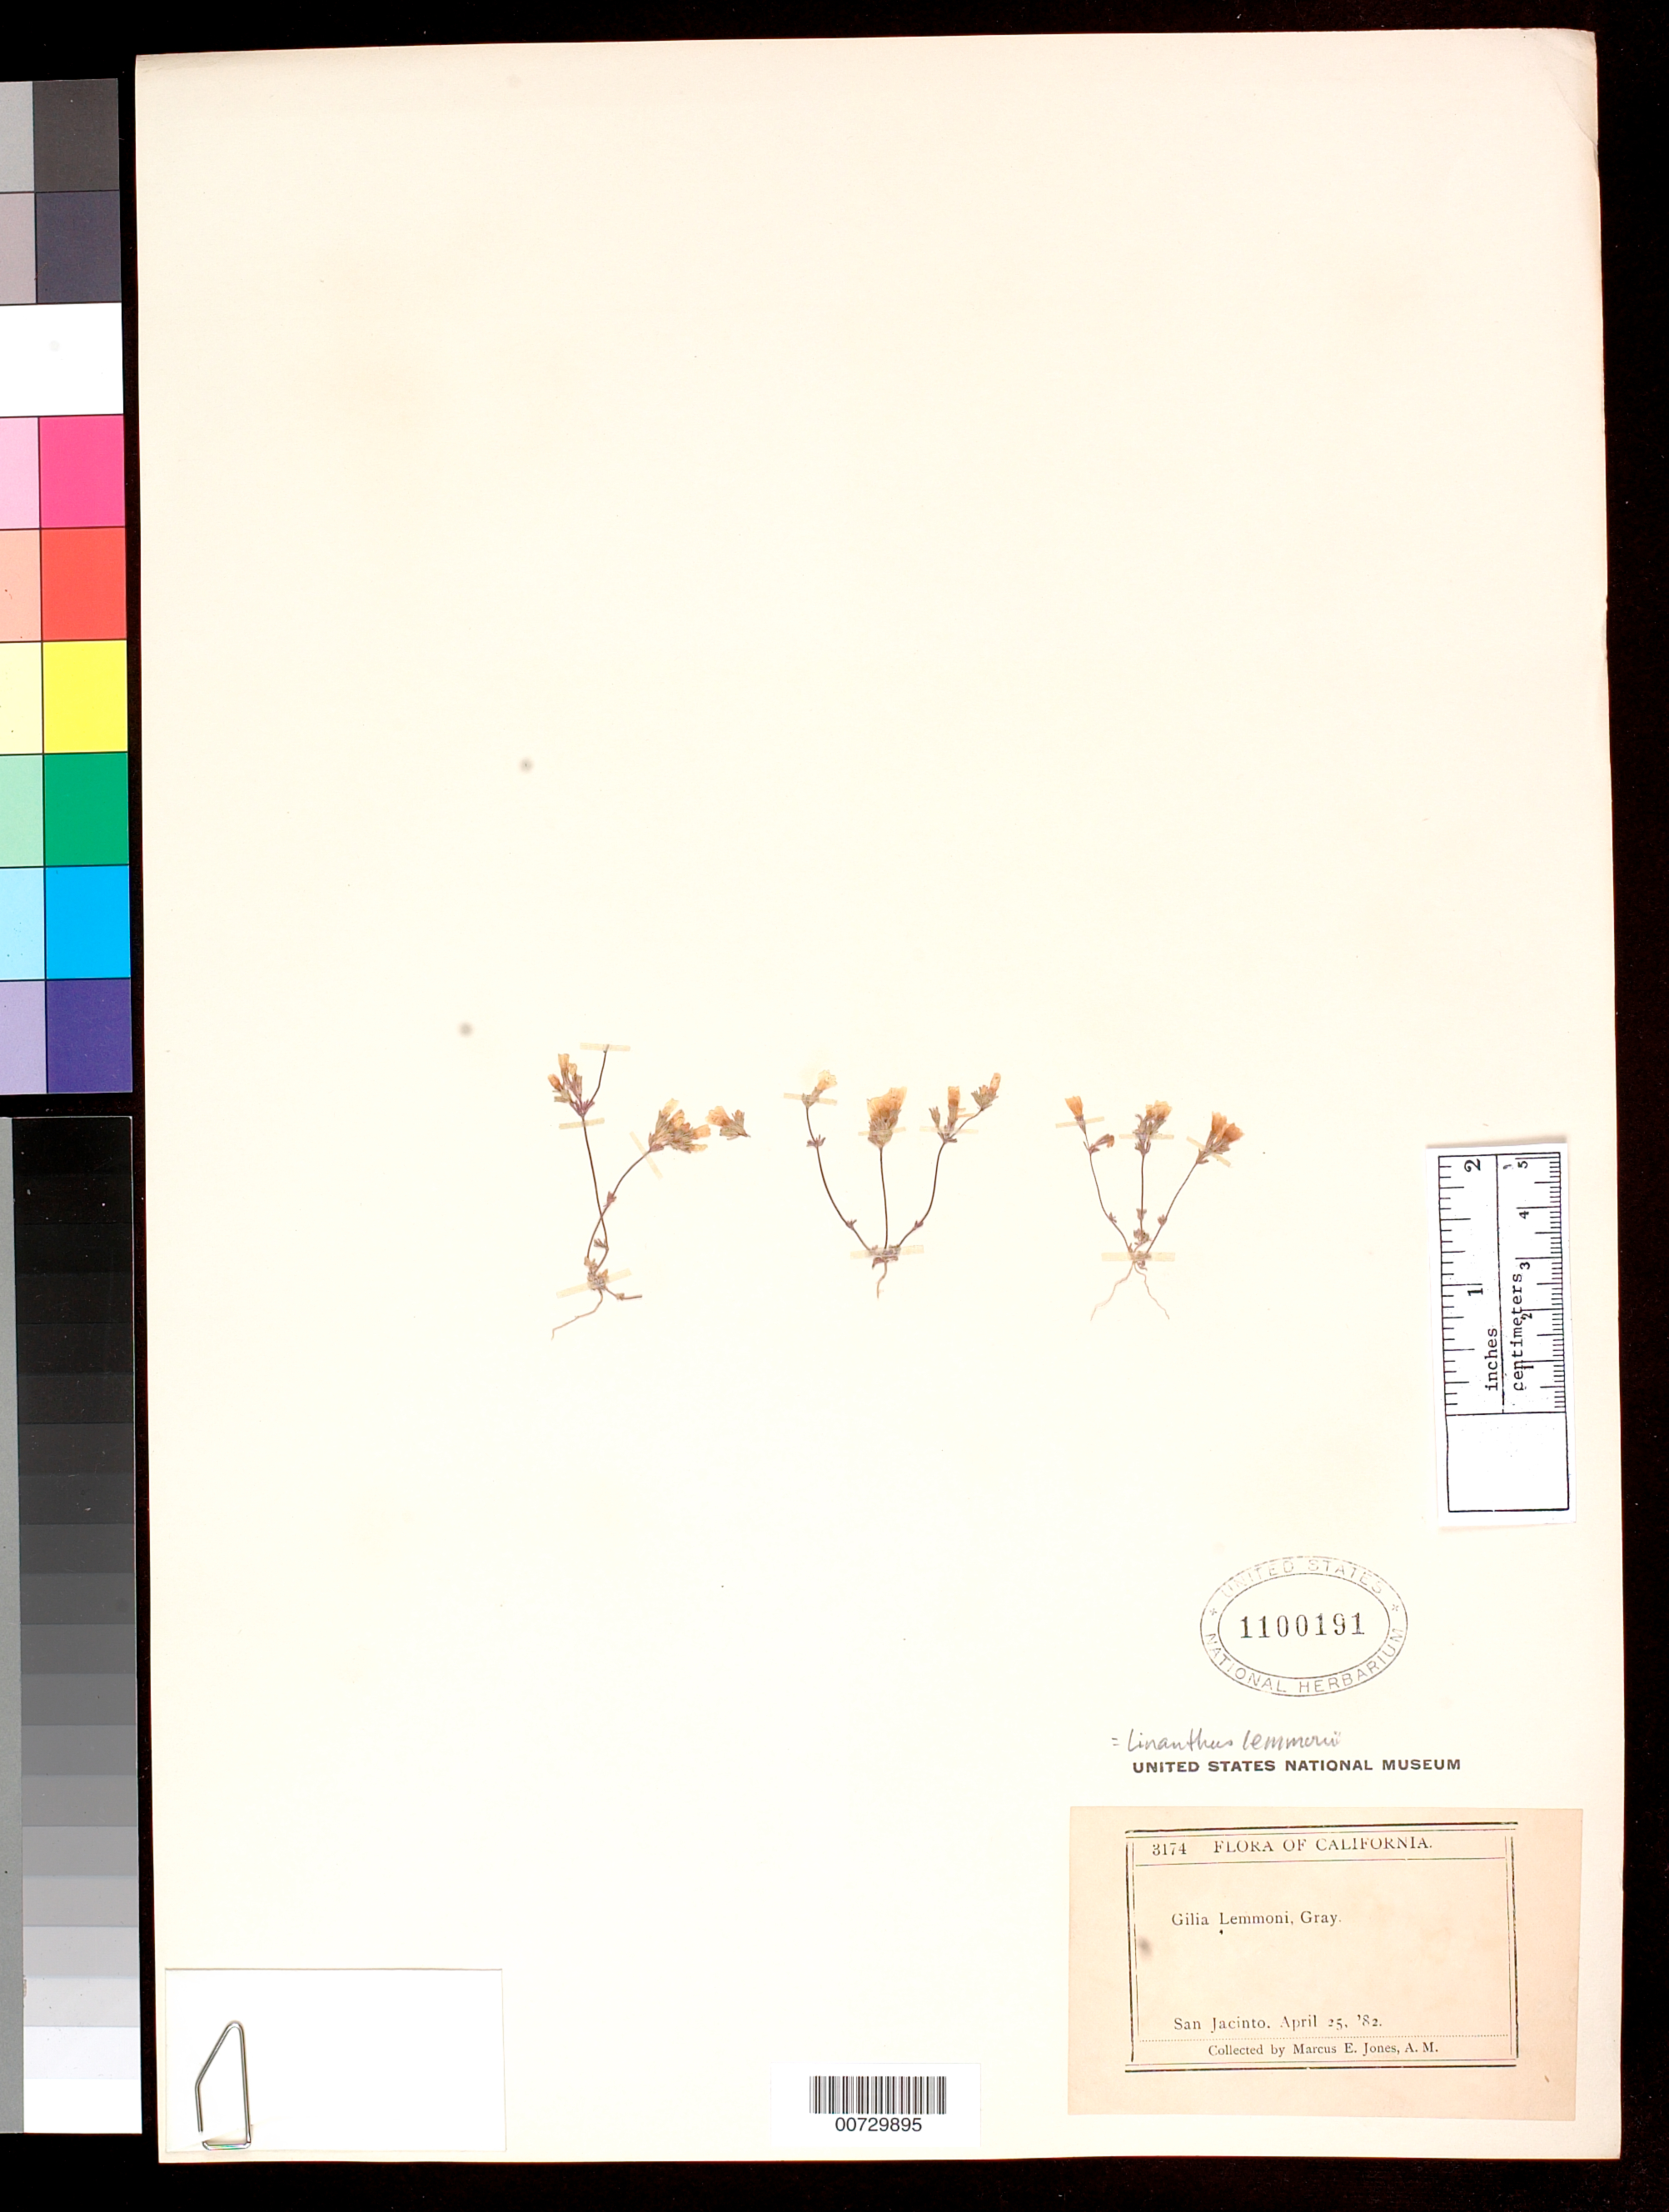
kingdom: Plantae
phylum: Tracheophyta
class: Magnoliopsida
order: Ericales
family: Polemoniaceae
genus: Leptosiphon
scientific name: Leptosiphon lemmonii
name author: (A. Gray) J.M. Porter & L.A. Johnson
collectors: M. E. Jones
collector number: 3174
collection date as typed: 25 Apr 1982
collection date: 1982-04-25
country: United States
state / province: California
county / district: Riverside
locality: San Jacinto Mts.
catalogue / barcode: US 1100191